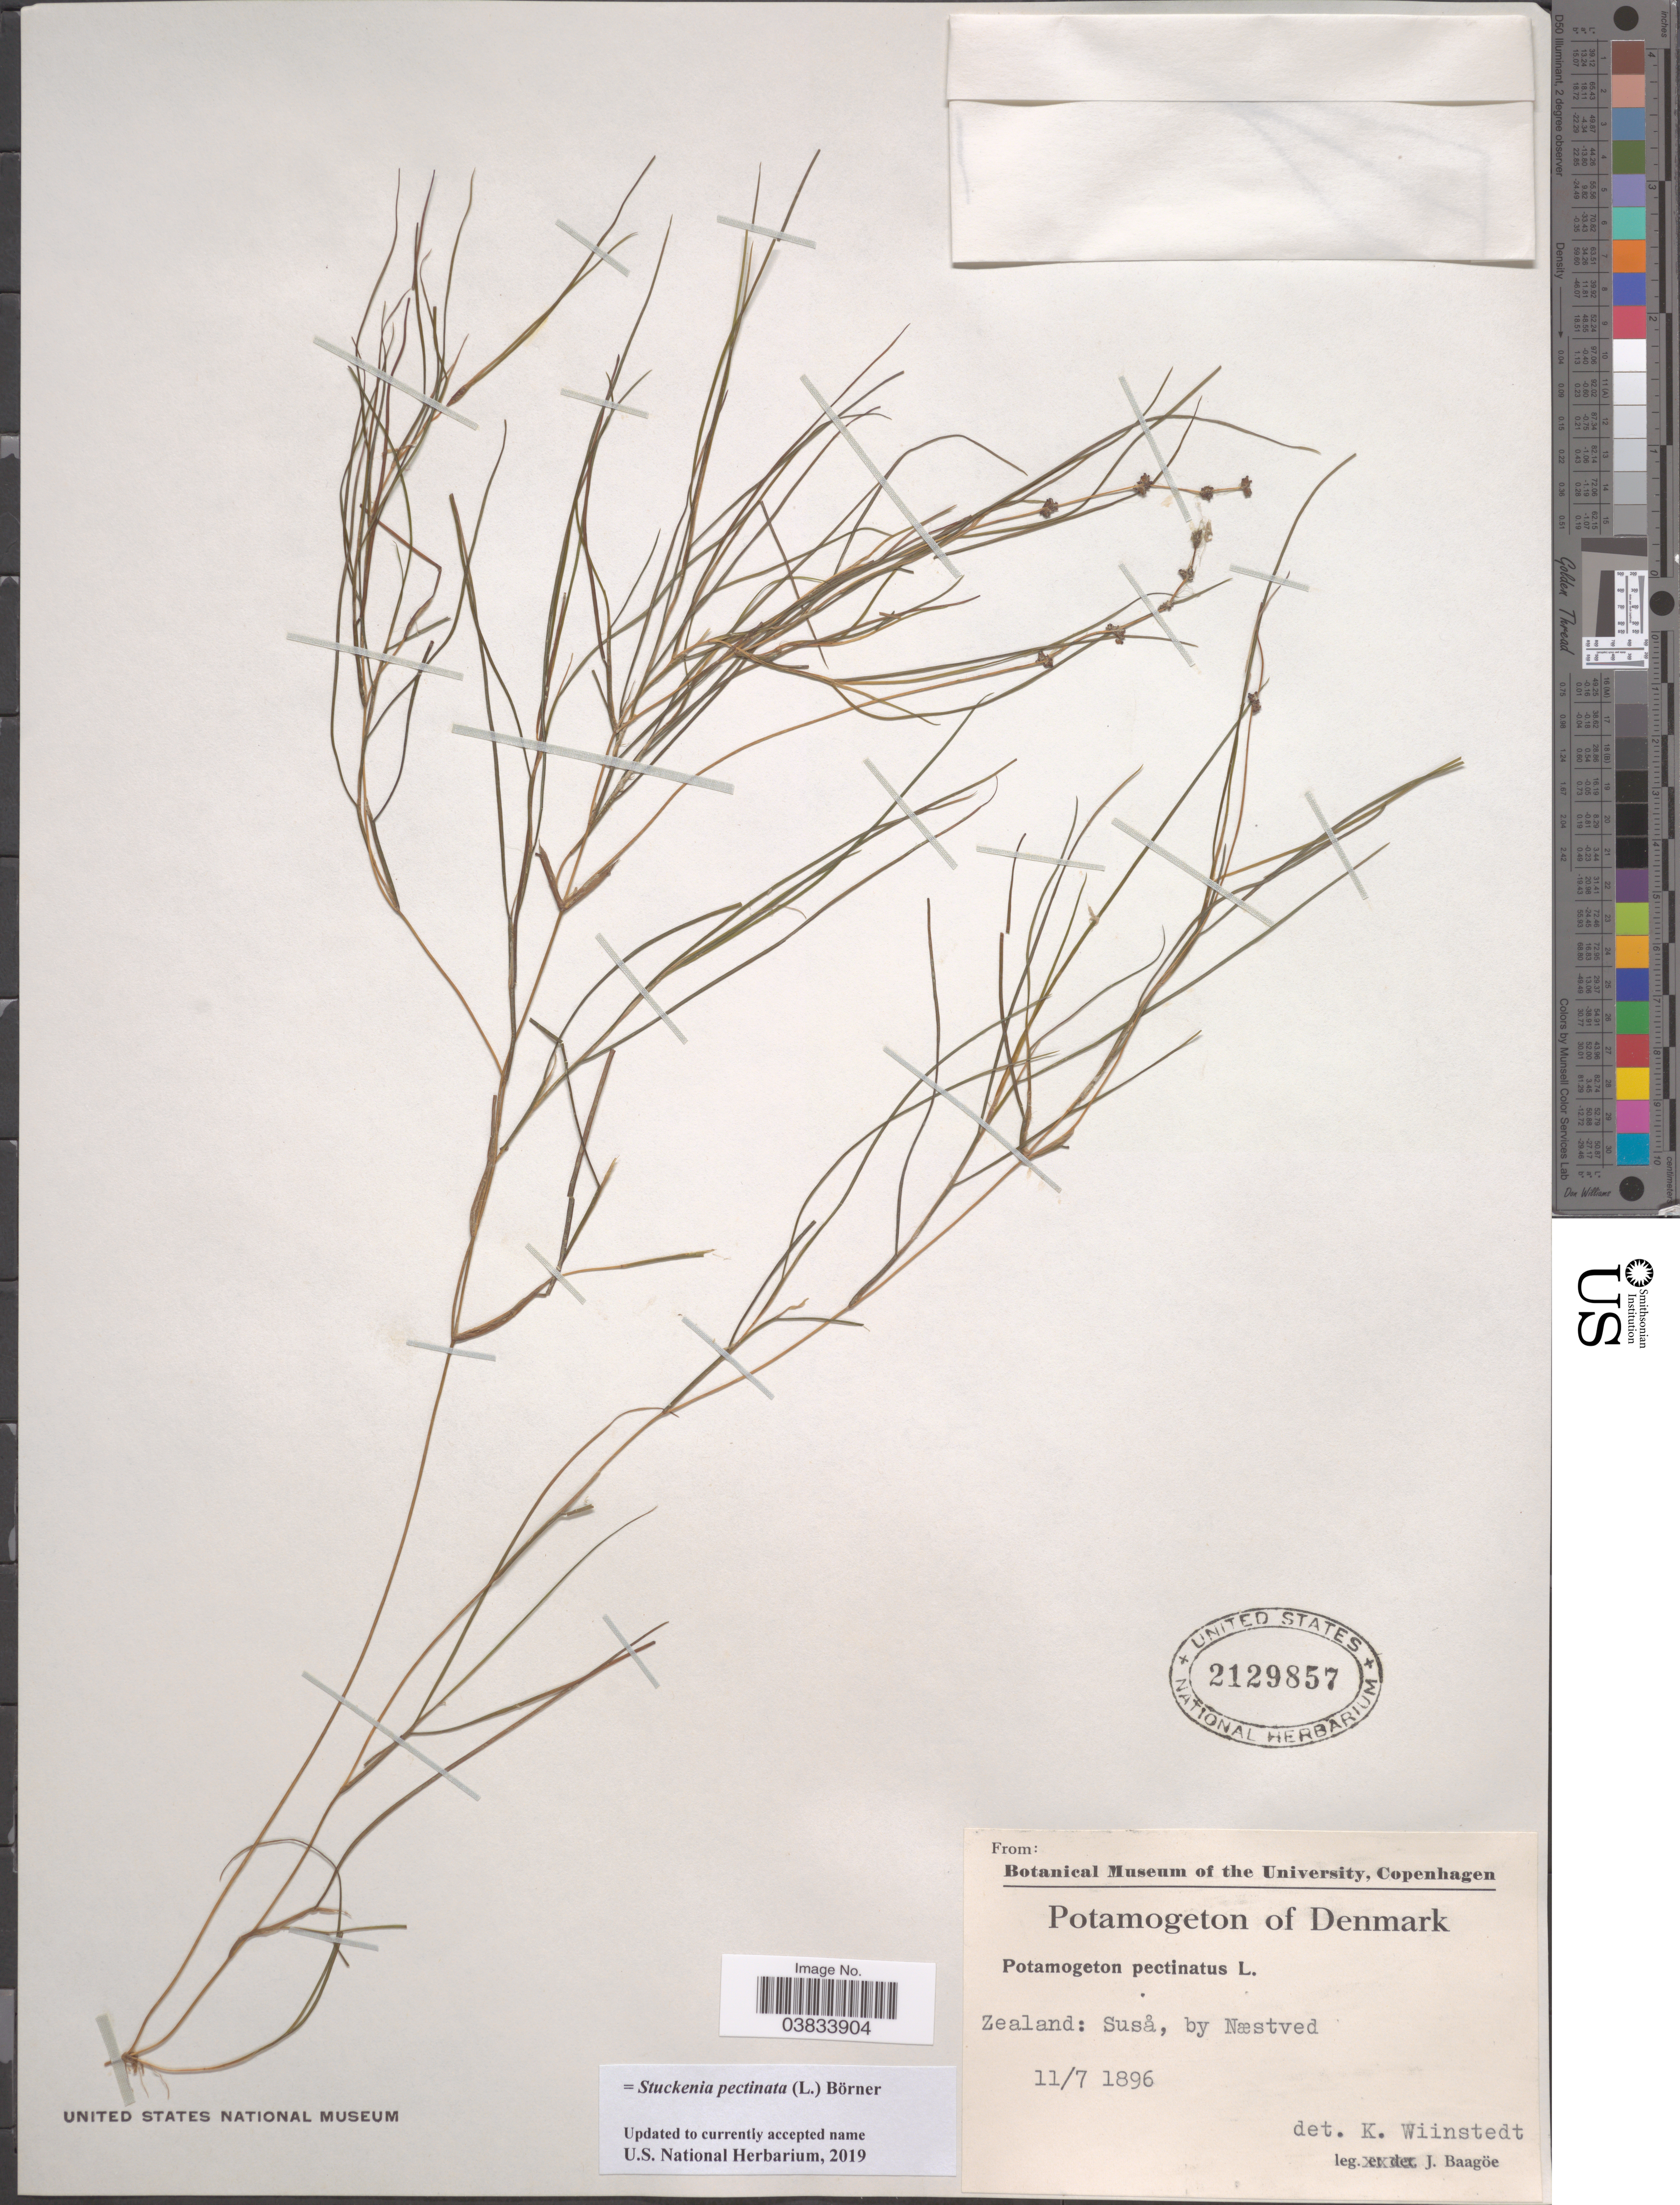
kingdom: Plantae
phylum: Tracheophyta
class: Liliopsida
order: Alismatales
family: Potamogetonaceae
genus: Stuckenia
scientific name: Stuckenia pectinata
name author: (L.) Börner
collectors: J. Baagoe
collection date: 1896-07-11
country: Denmark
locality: Zealand: Suså, by Næstved.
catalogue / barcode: US 2129857